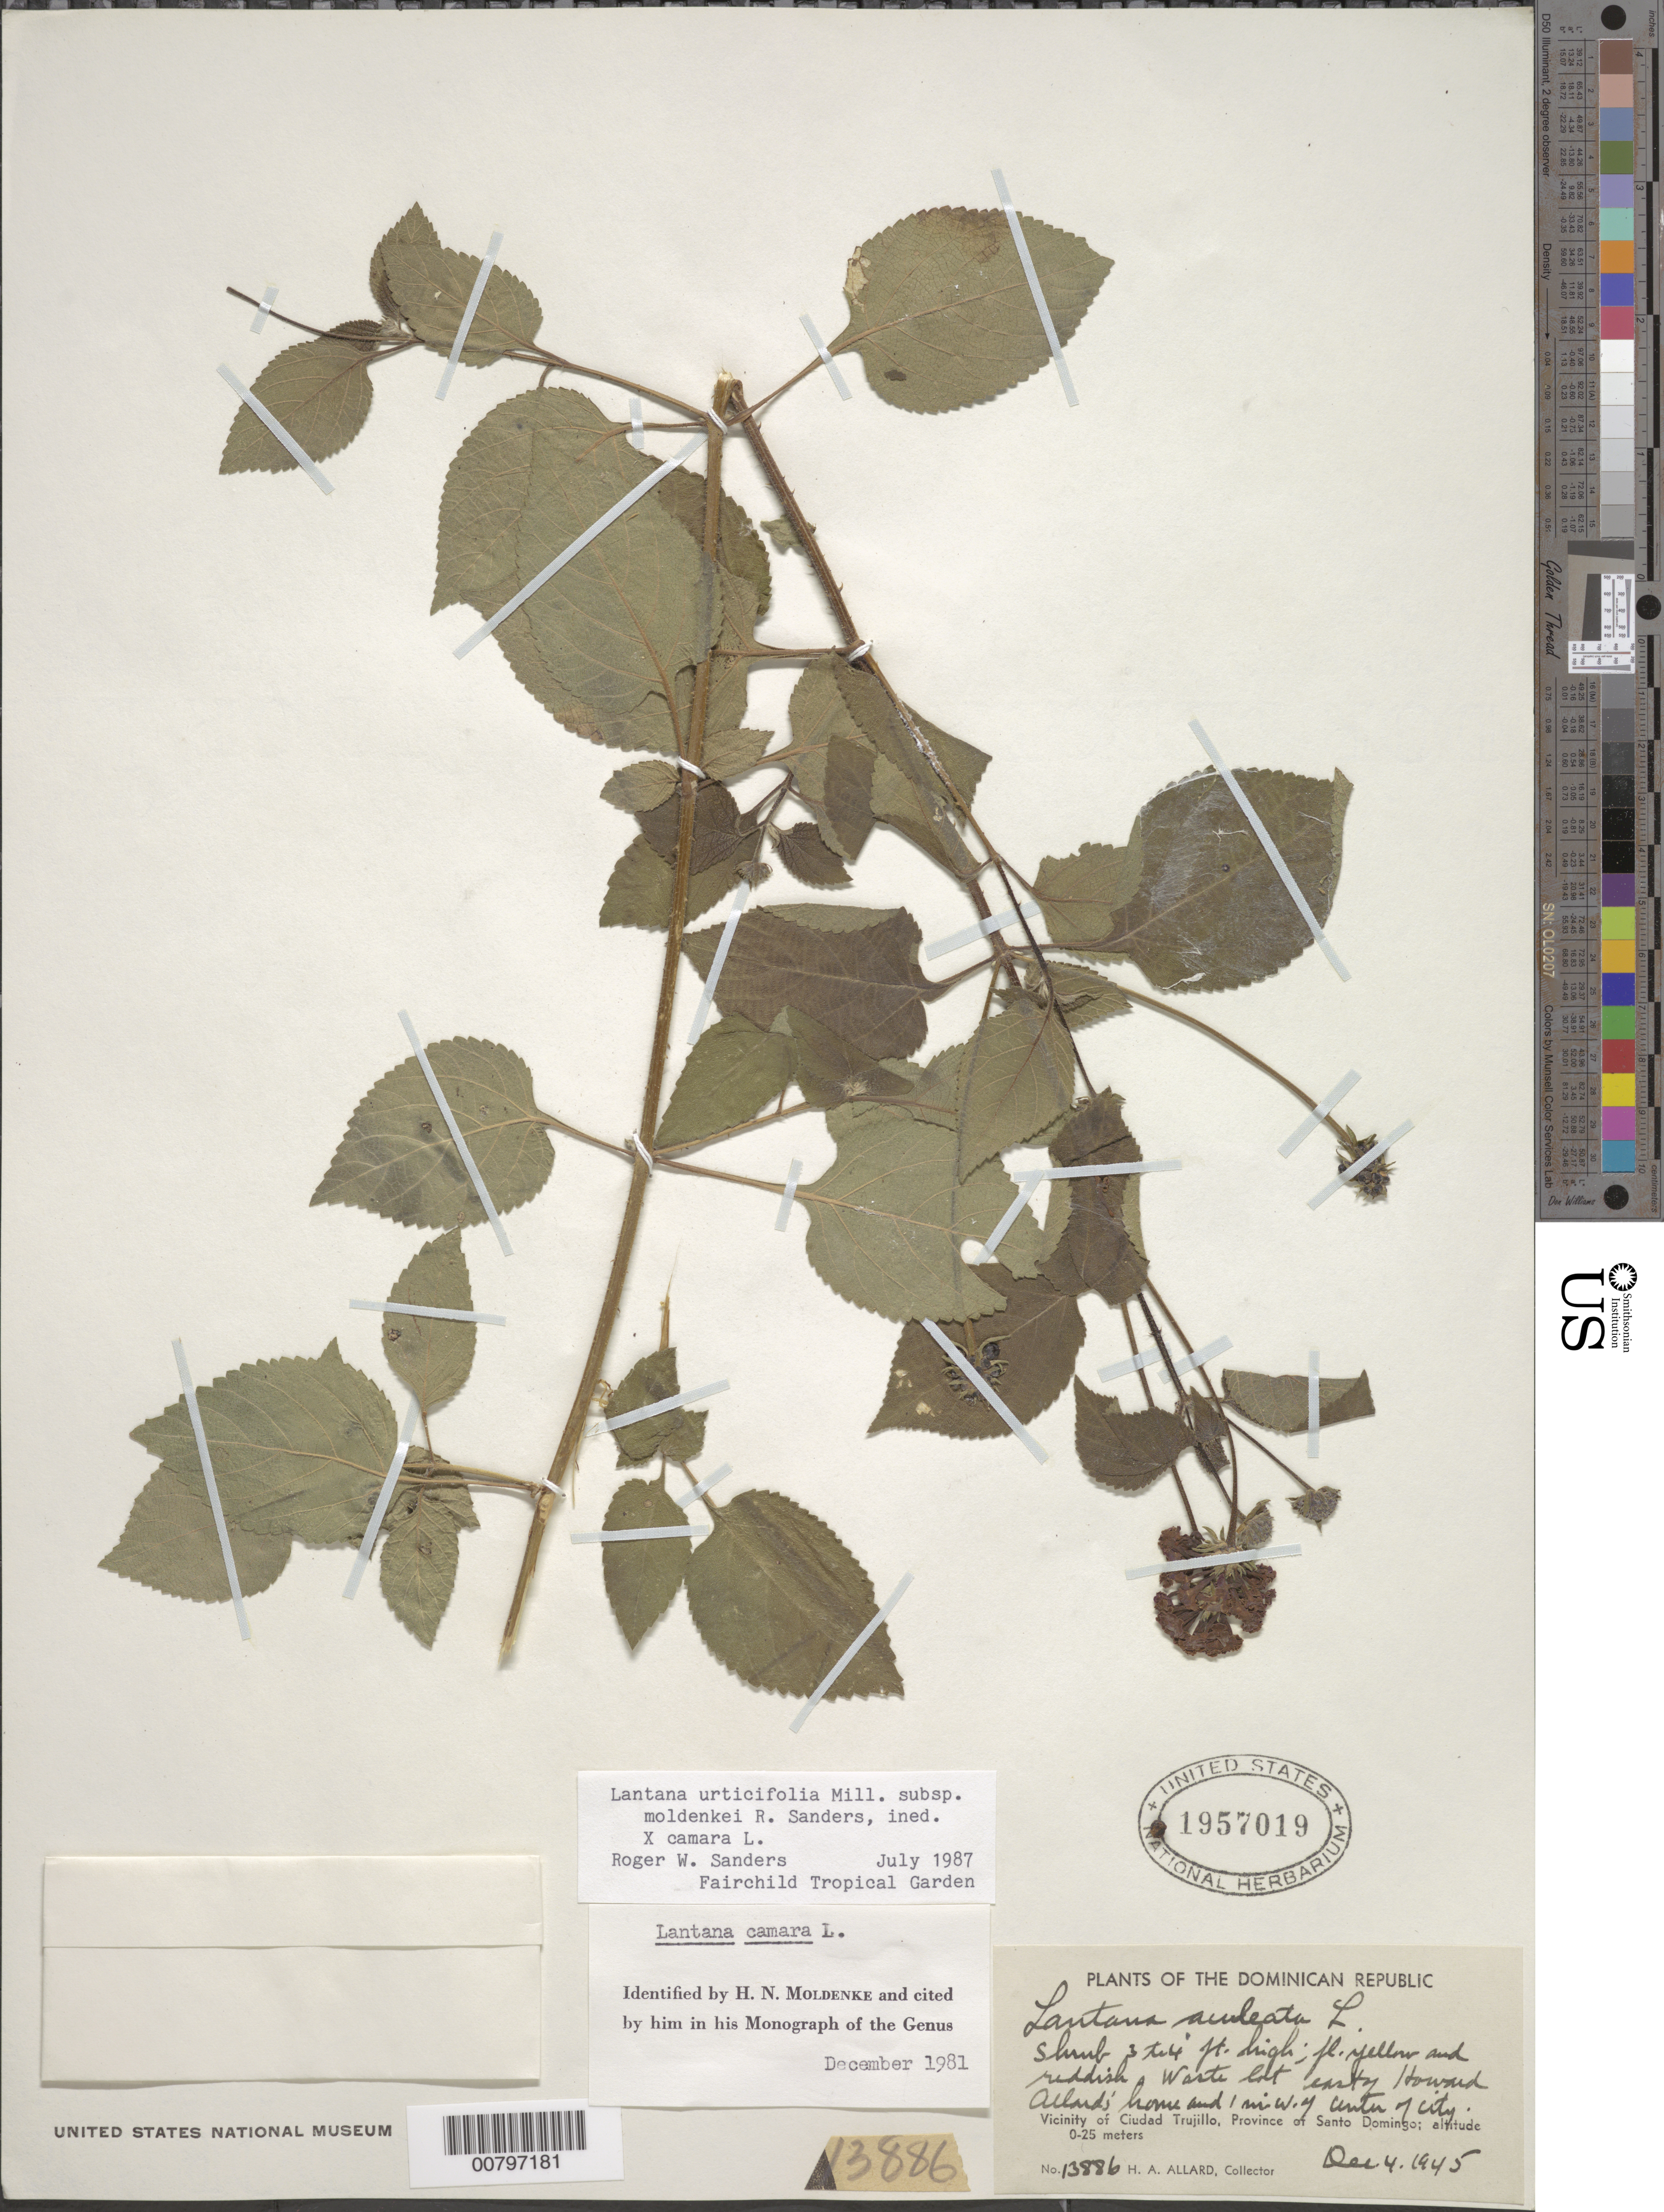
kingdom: Plantae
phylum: Tracheophyta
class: Magnoliopsida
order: Lamiales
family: Verbenaceae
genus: Lantana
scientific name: Lantana camara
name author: L.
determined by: Sanders, R. W.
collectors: H. A. Allard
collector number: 13886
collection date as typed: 04 Dec 1945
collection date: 1945-12-04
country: Dominican Republic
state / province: Distrito Nacional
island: Hispaniola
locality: Vicinity of Santo Domingo, E of Howard Allard's house and 1 mile W of city center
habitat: Waste grounds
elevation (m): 0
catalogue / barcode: US 1957019